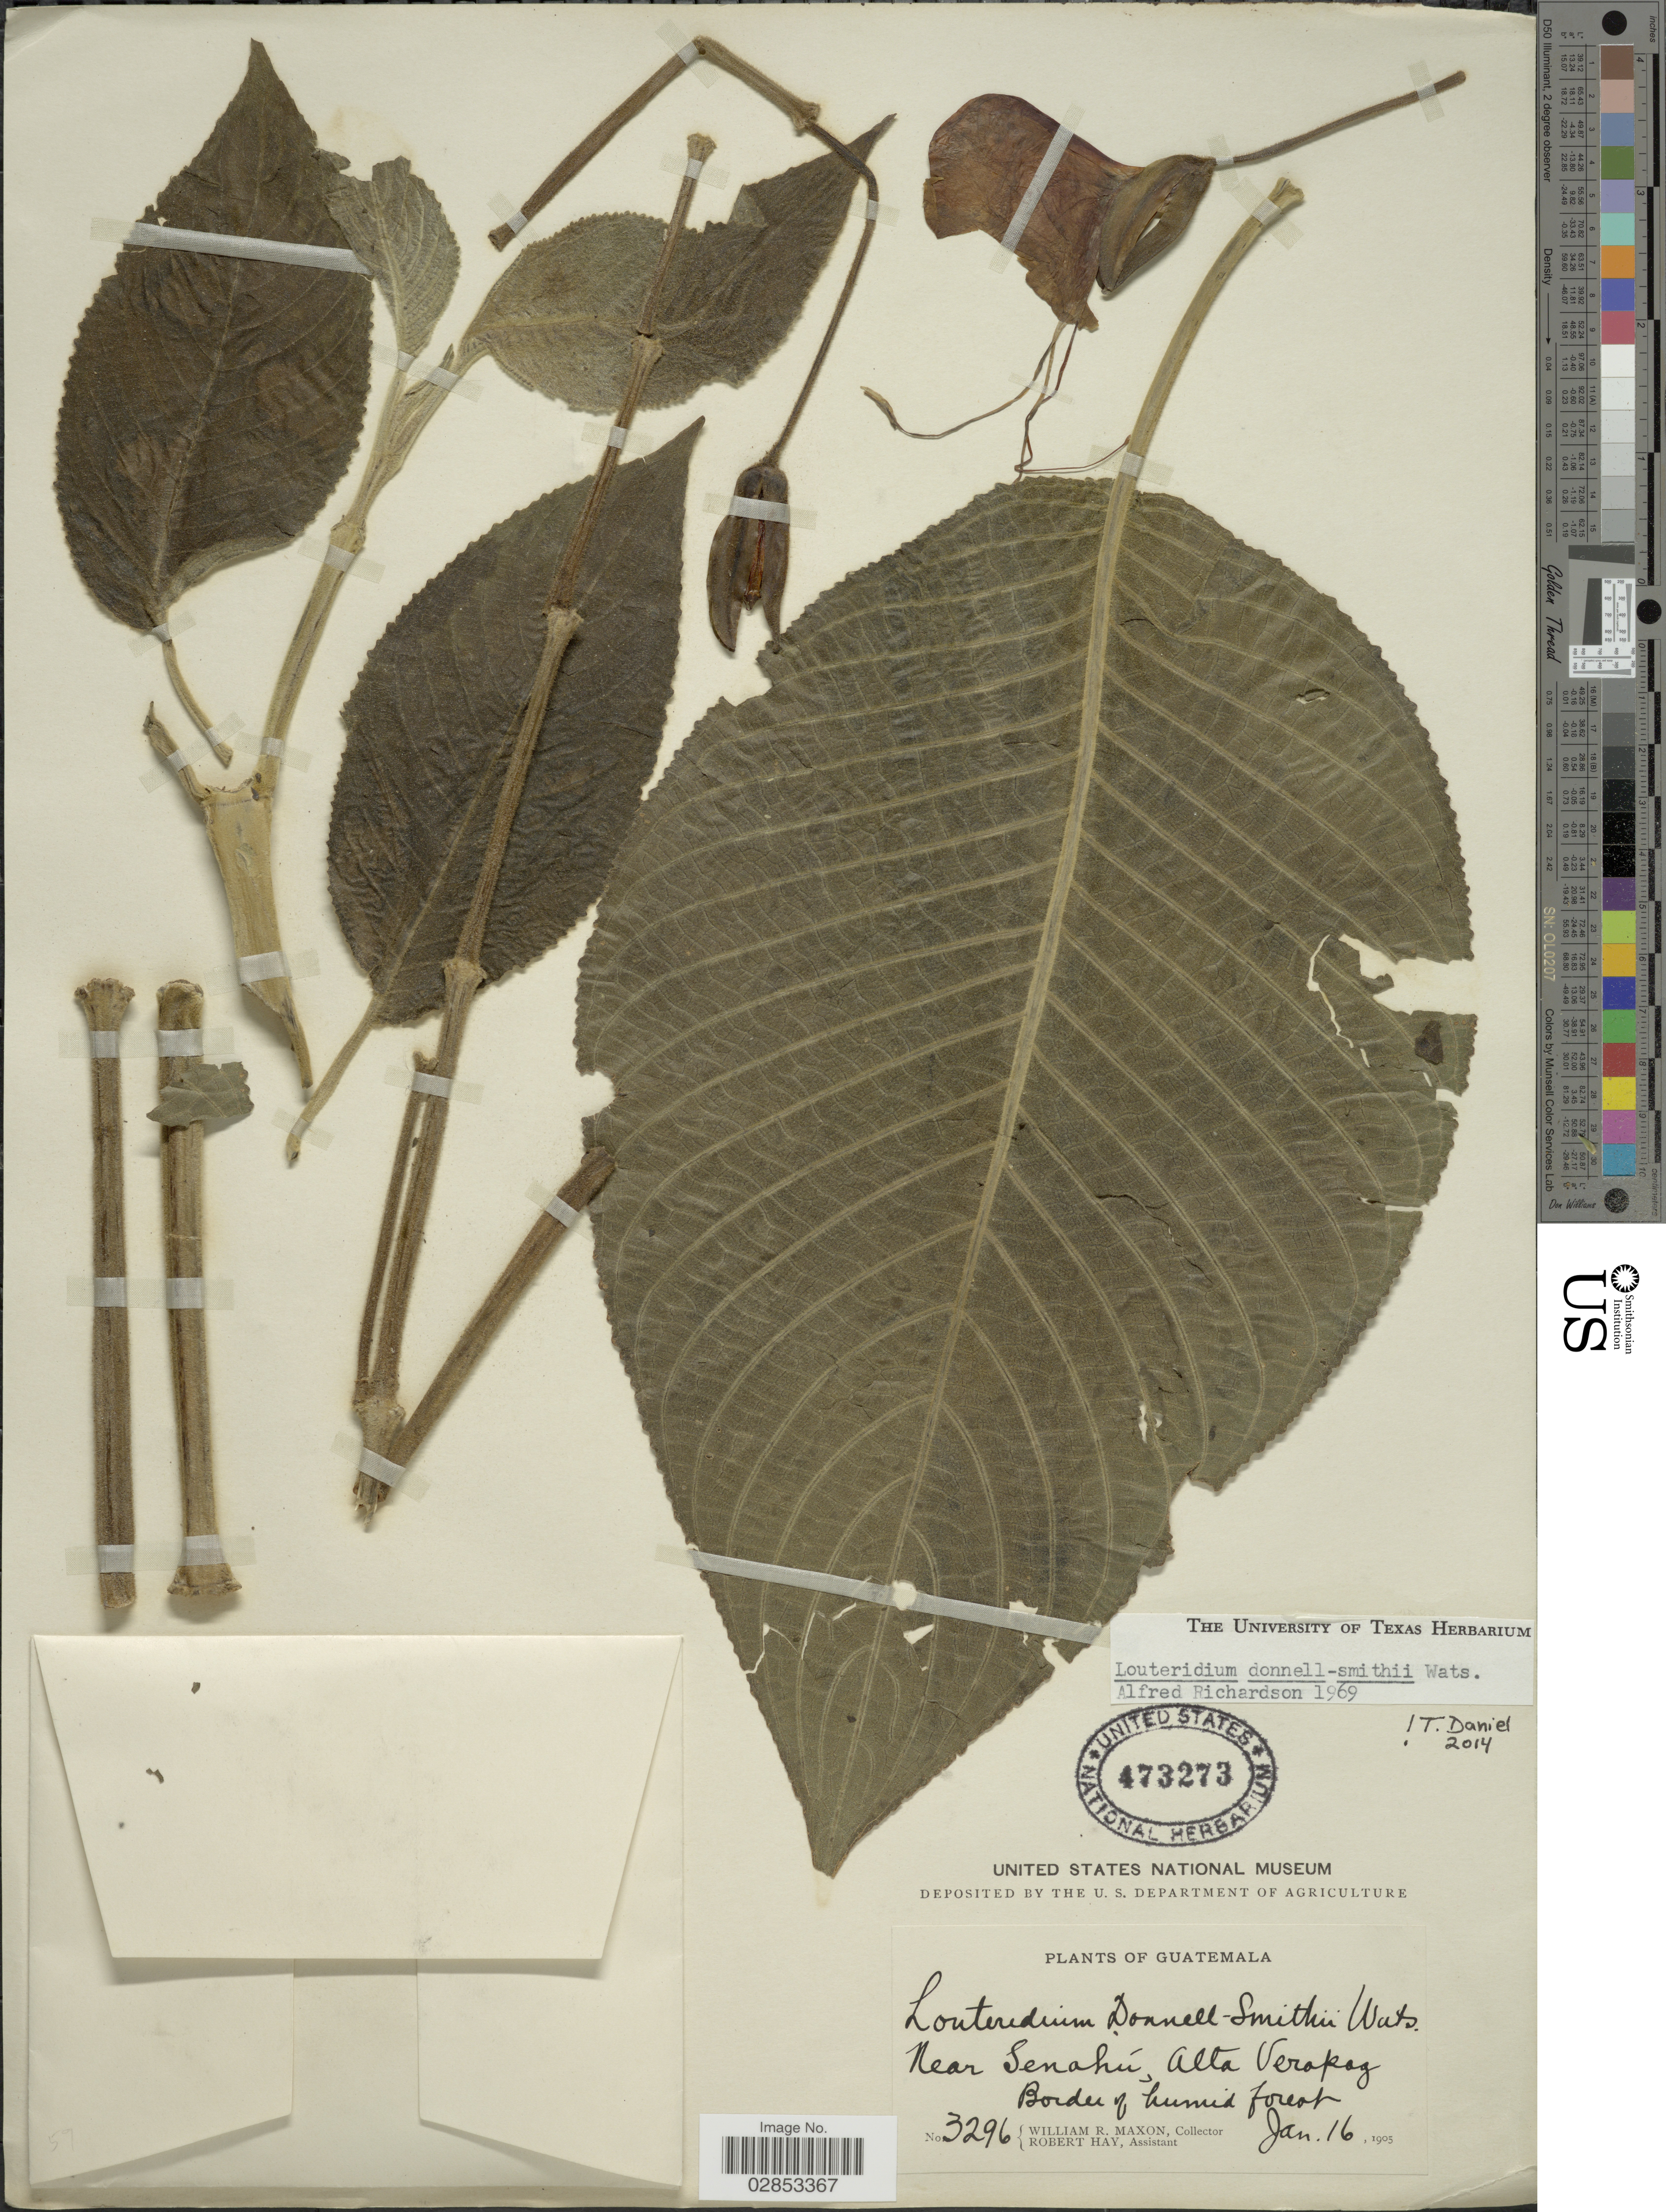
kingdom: Plantae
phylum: Tracheophyta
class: Magnoliopsida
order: Lamiales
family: Acanthaceae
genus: Louteridium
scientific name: Louteridium donnell-smithii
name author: S. Watson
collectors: W. R. Maxon & R. H. Hay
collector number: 3296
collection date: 1905-01-16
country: Guatemala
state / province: Alta Verapaz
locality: Near Senahú, Border of humid forest.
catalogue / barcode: US 473273